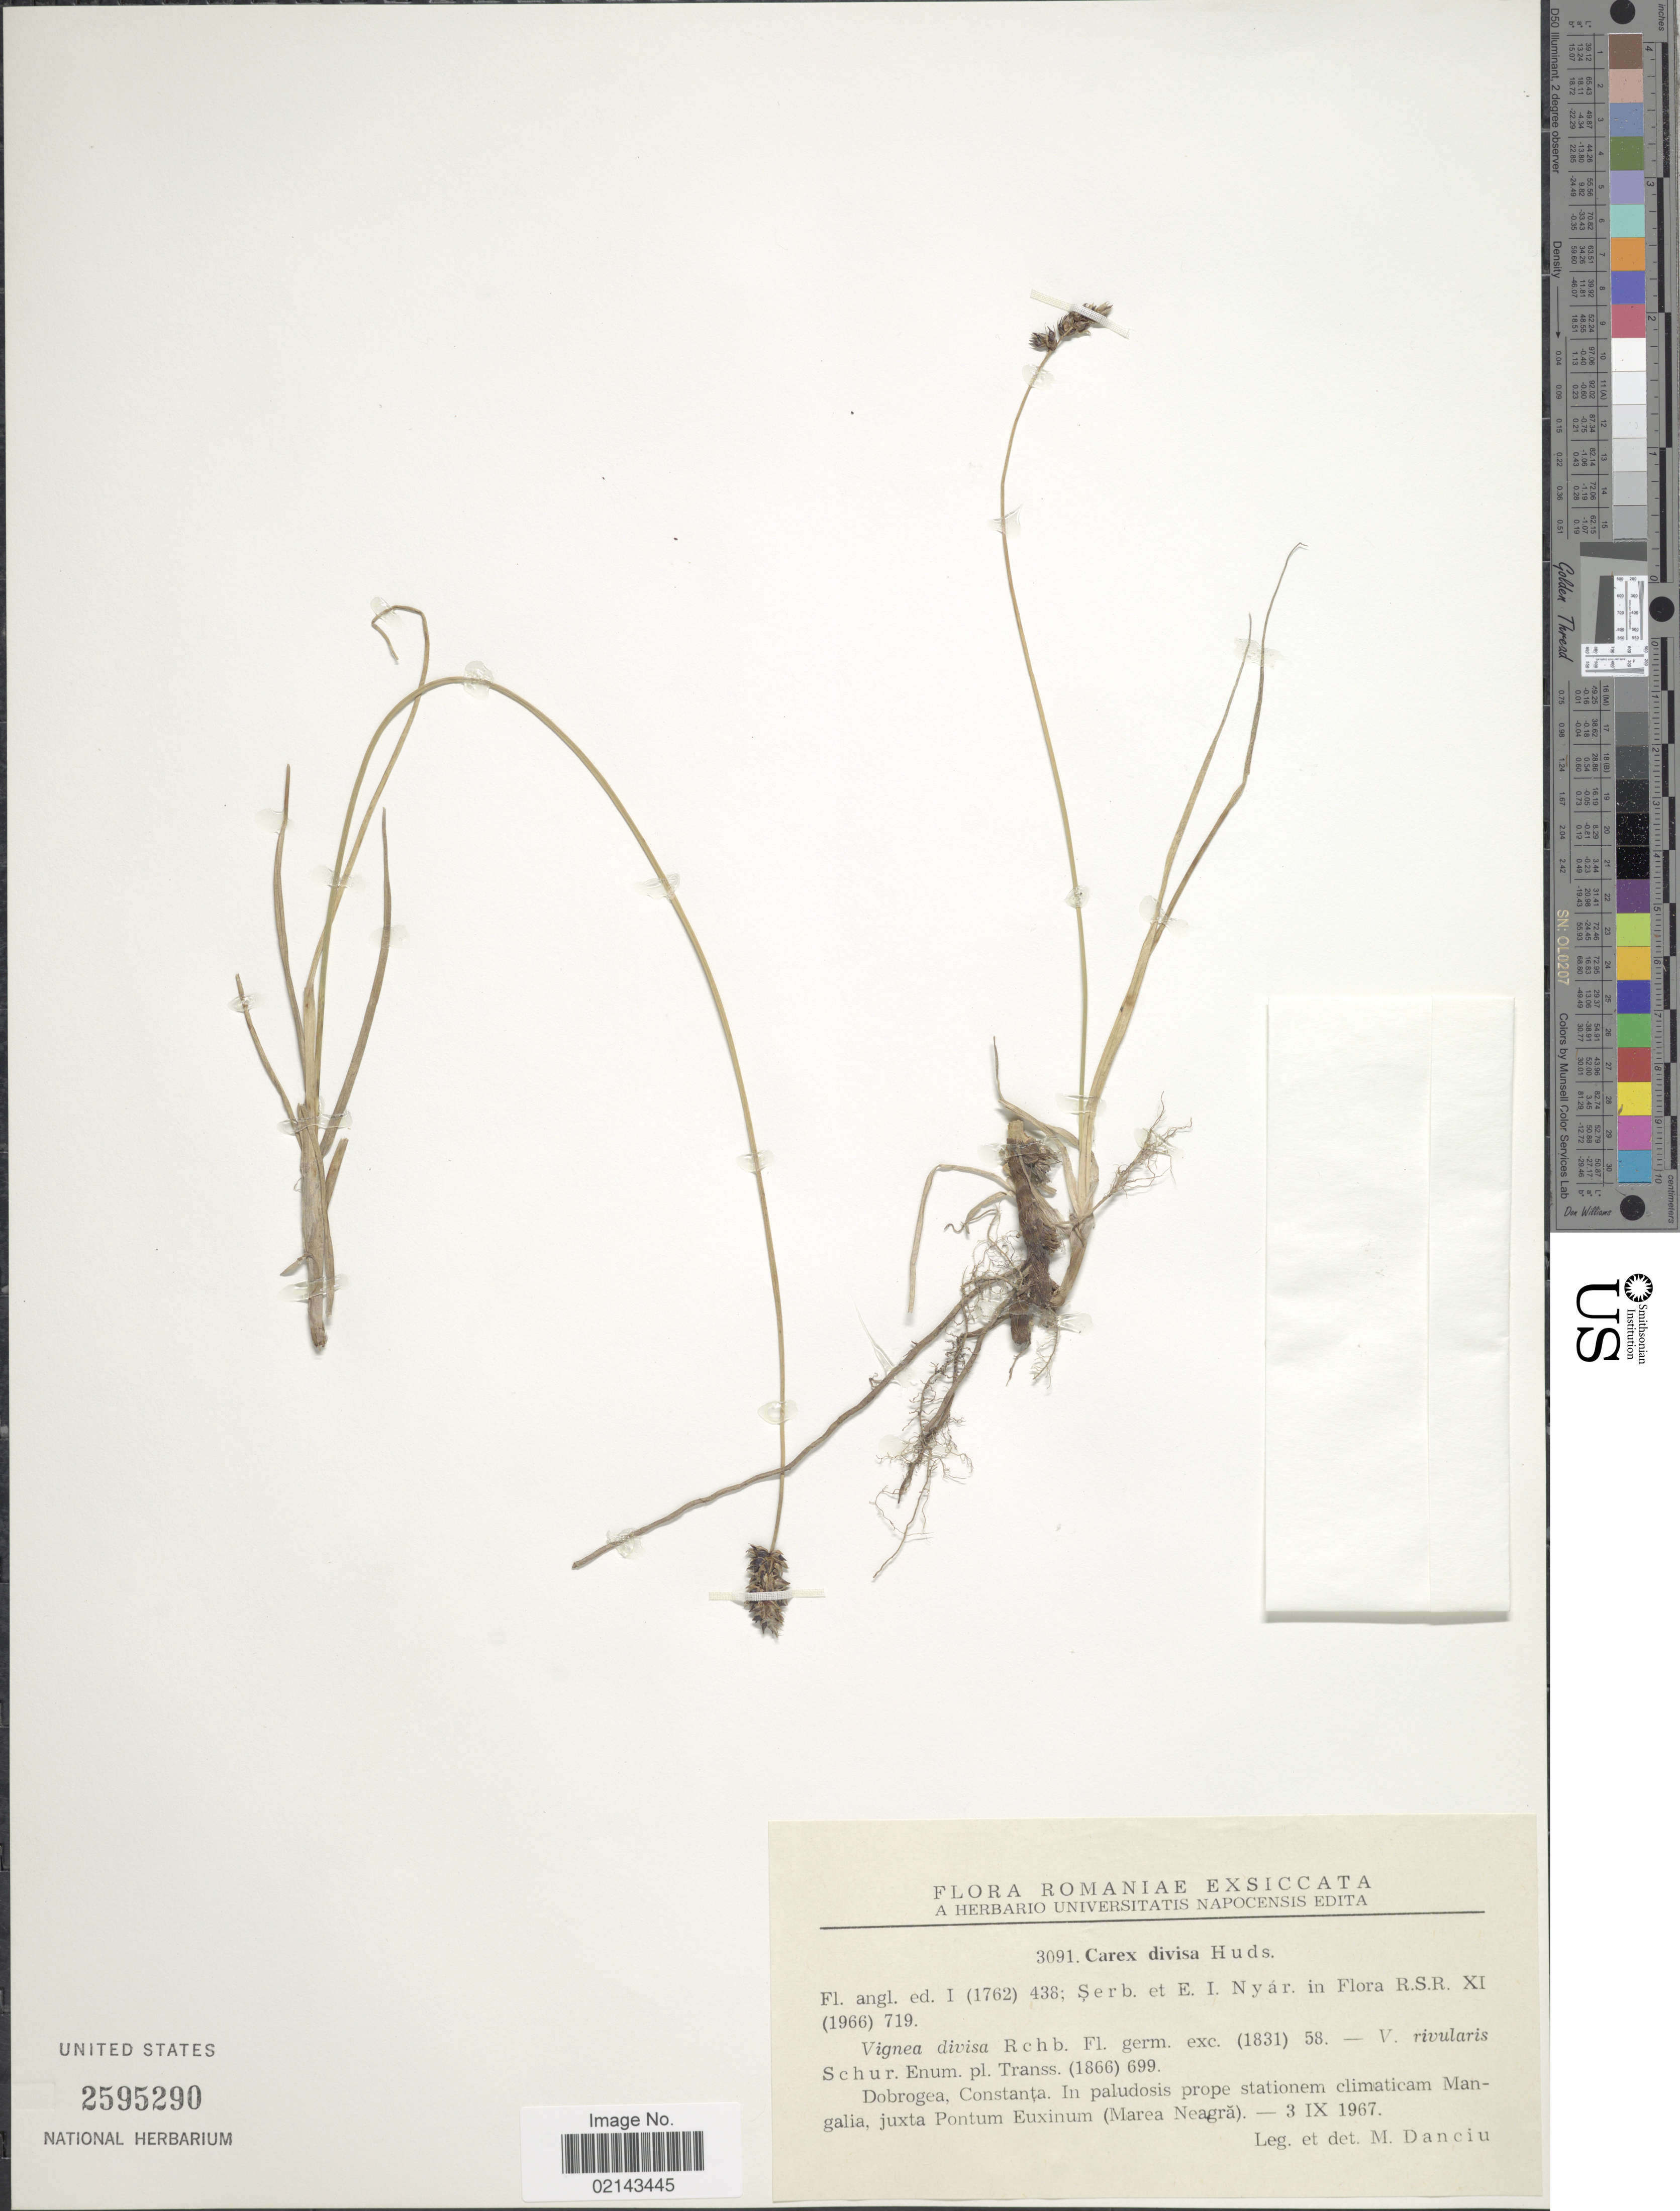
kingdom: Plantae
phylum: Tracheophyta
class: Liliopsida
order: Poales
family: Cyperaceae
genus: Carex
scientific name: Carex divisa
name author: Huds.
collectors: M. Danciu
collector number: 3091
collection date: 1967-09-03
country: Romania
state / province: Constanta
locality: Dobrogea, Constanta. In paludosis prope stationem climaticam Mangalia, juxta Pontum Euxinum (Marea Neagra)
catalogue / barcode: US 2595290